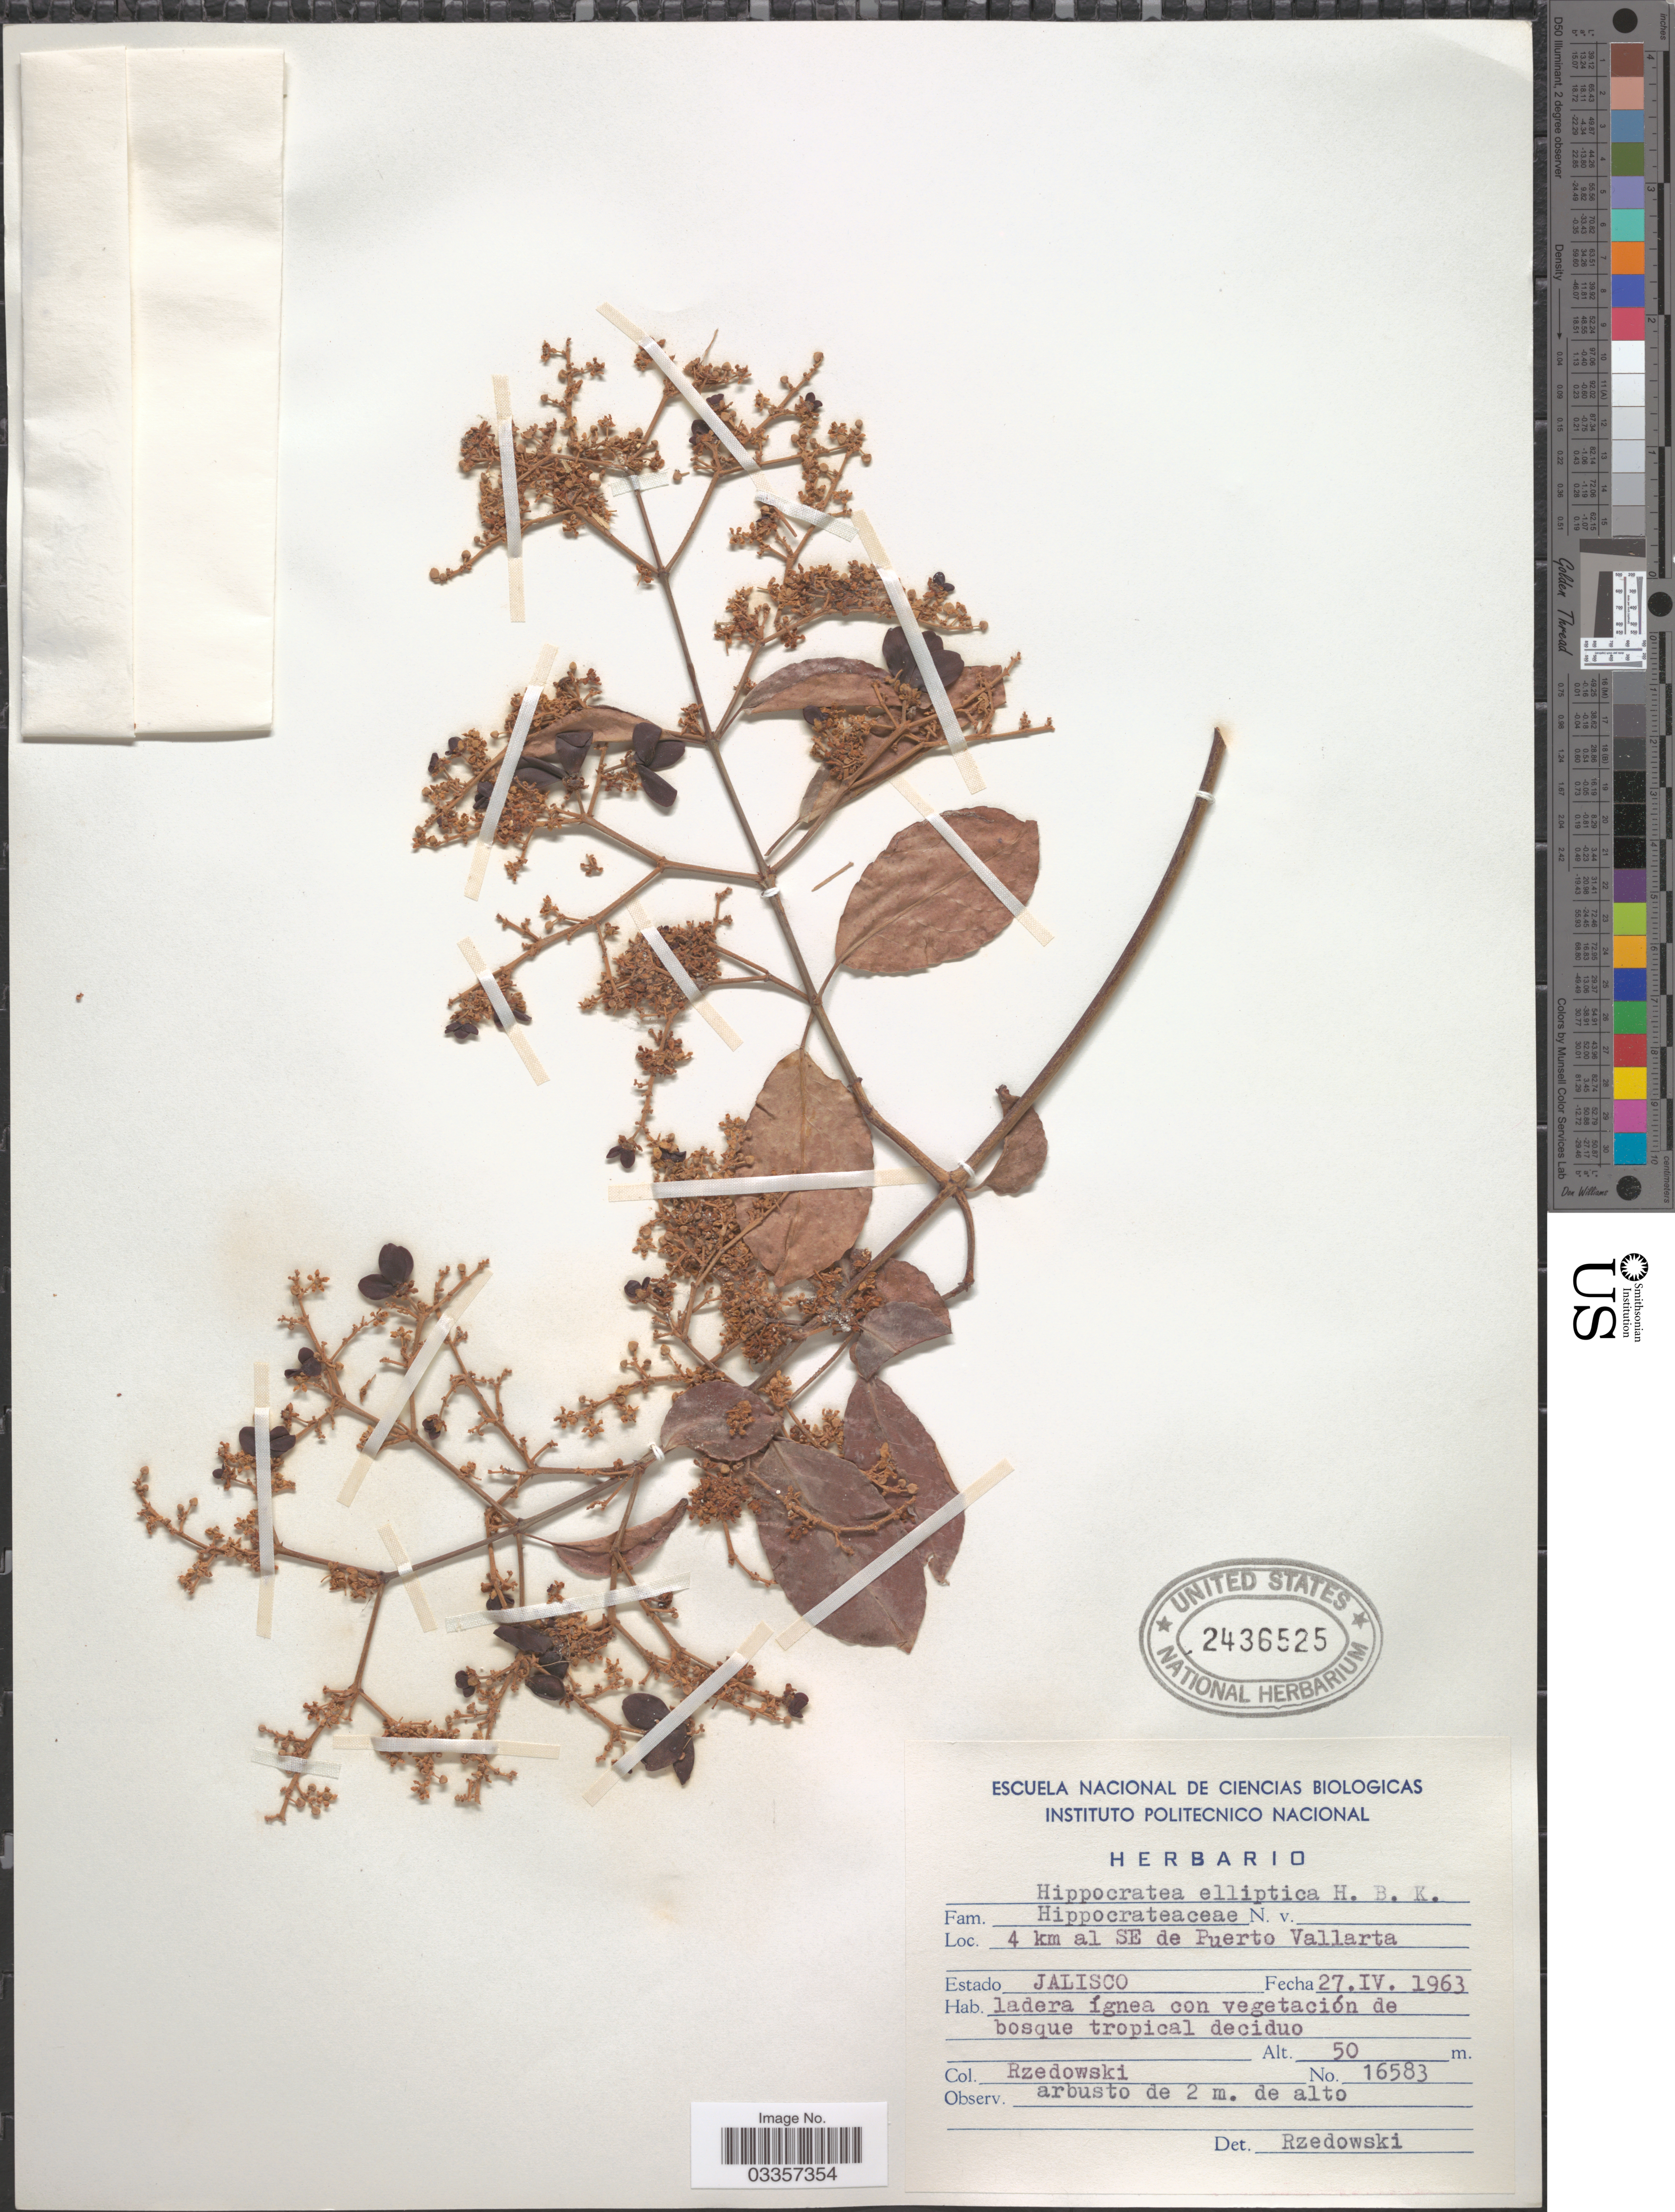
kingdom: Plantae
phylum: Tracheophyta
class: Magnoliopsida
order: Celastrales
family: Celastraceae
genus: Hippocratea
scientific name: Hippocratea volubilis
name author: L.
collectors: Rzedowski, --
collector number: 16583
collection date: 1963-04-27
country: Mexico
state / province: Jalisco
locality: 4 km al SE de Puerto Vallarta.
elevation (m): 50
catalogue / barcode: US 2436525